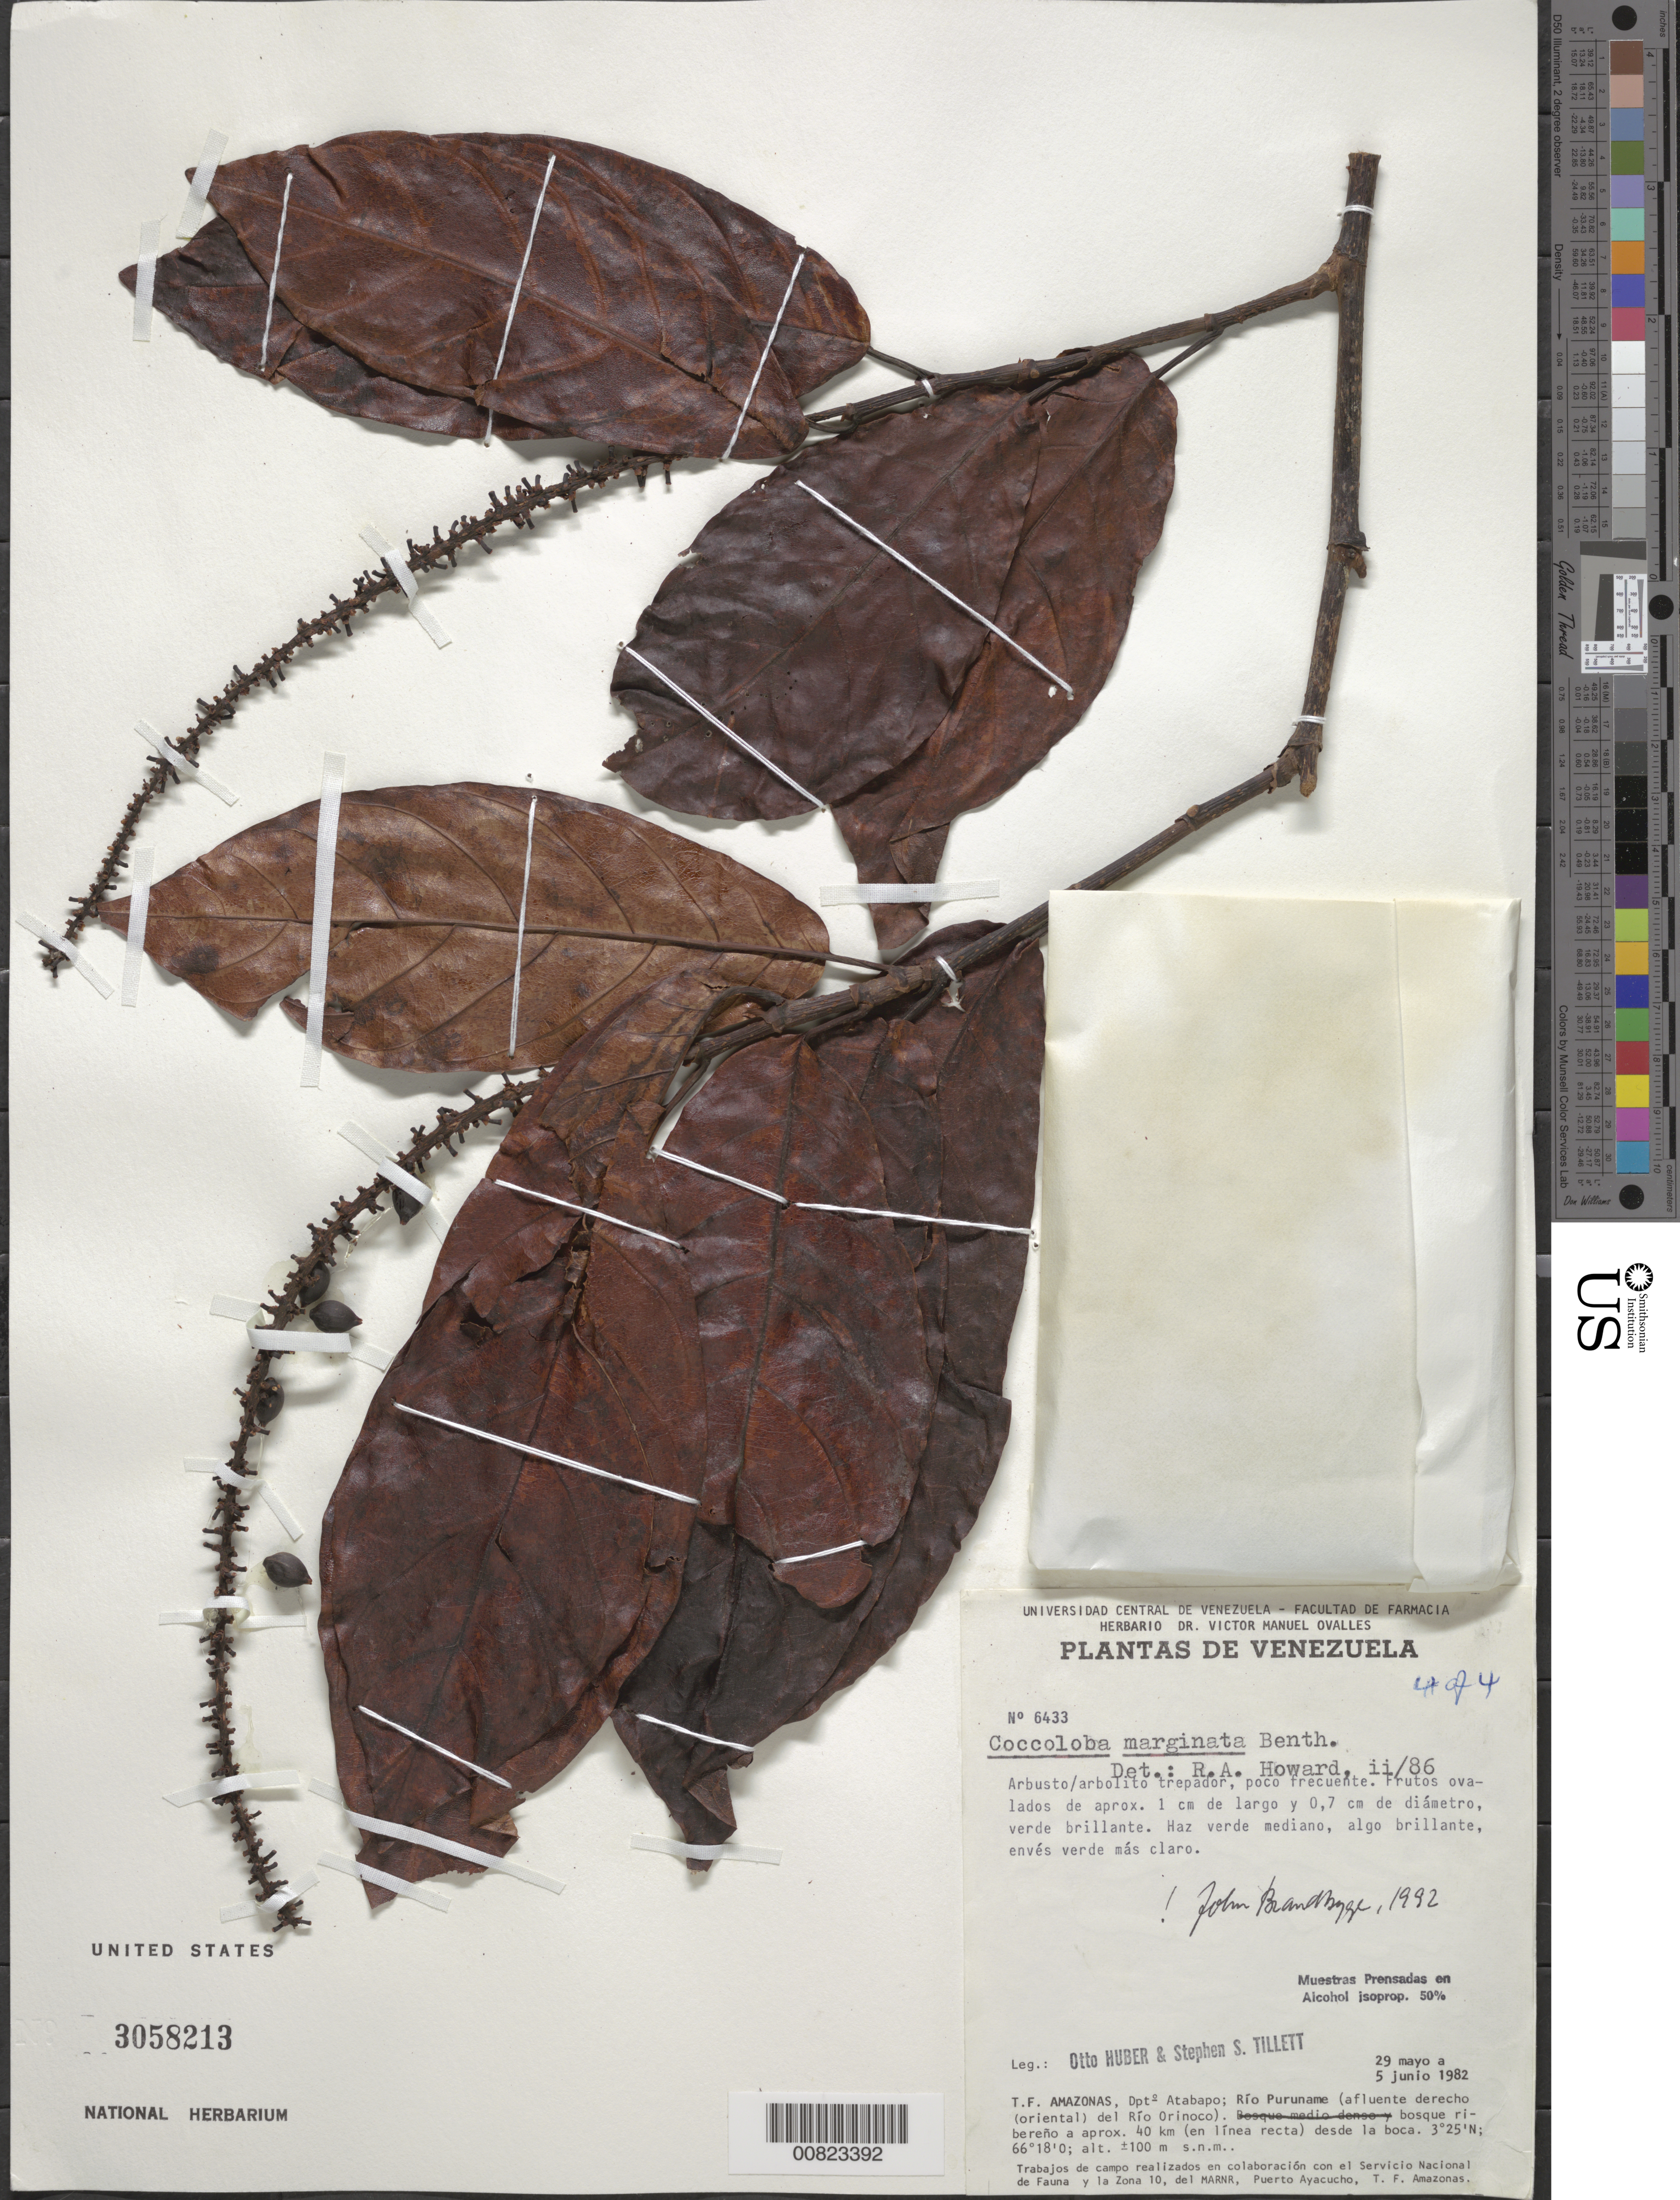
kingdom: Plantae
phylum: Tracheophyta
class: Magnoliopsida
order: Caryophyllales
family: Polygonaceae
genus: Coccoloba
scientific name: Coccoloba marginata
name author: Benth.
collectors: O. Huber & S. S. Tillett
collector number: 6433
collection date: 1982-05-29/1982-06-05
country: Venezuela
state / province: Amazonas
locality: Dptº Atabapo; Río Puruname (afluente dereche (oriental), del Río Orinoco). bosque ribereño aprox. 40 km (en línea recta) desde la boca.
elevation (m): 100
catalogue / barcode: US 3058213